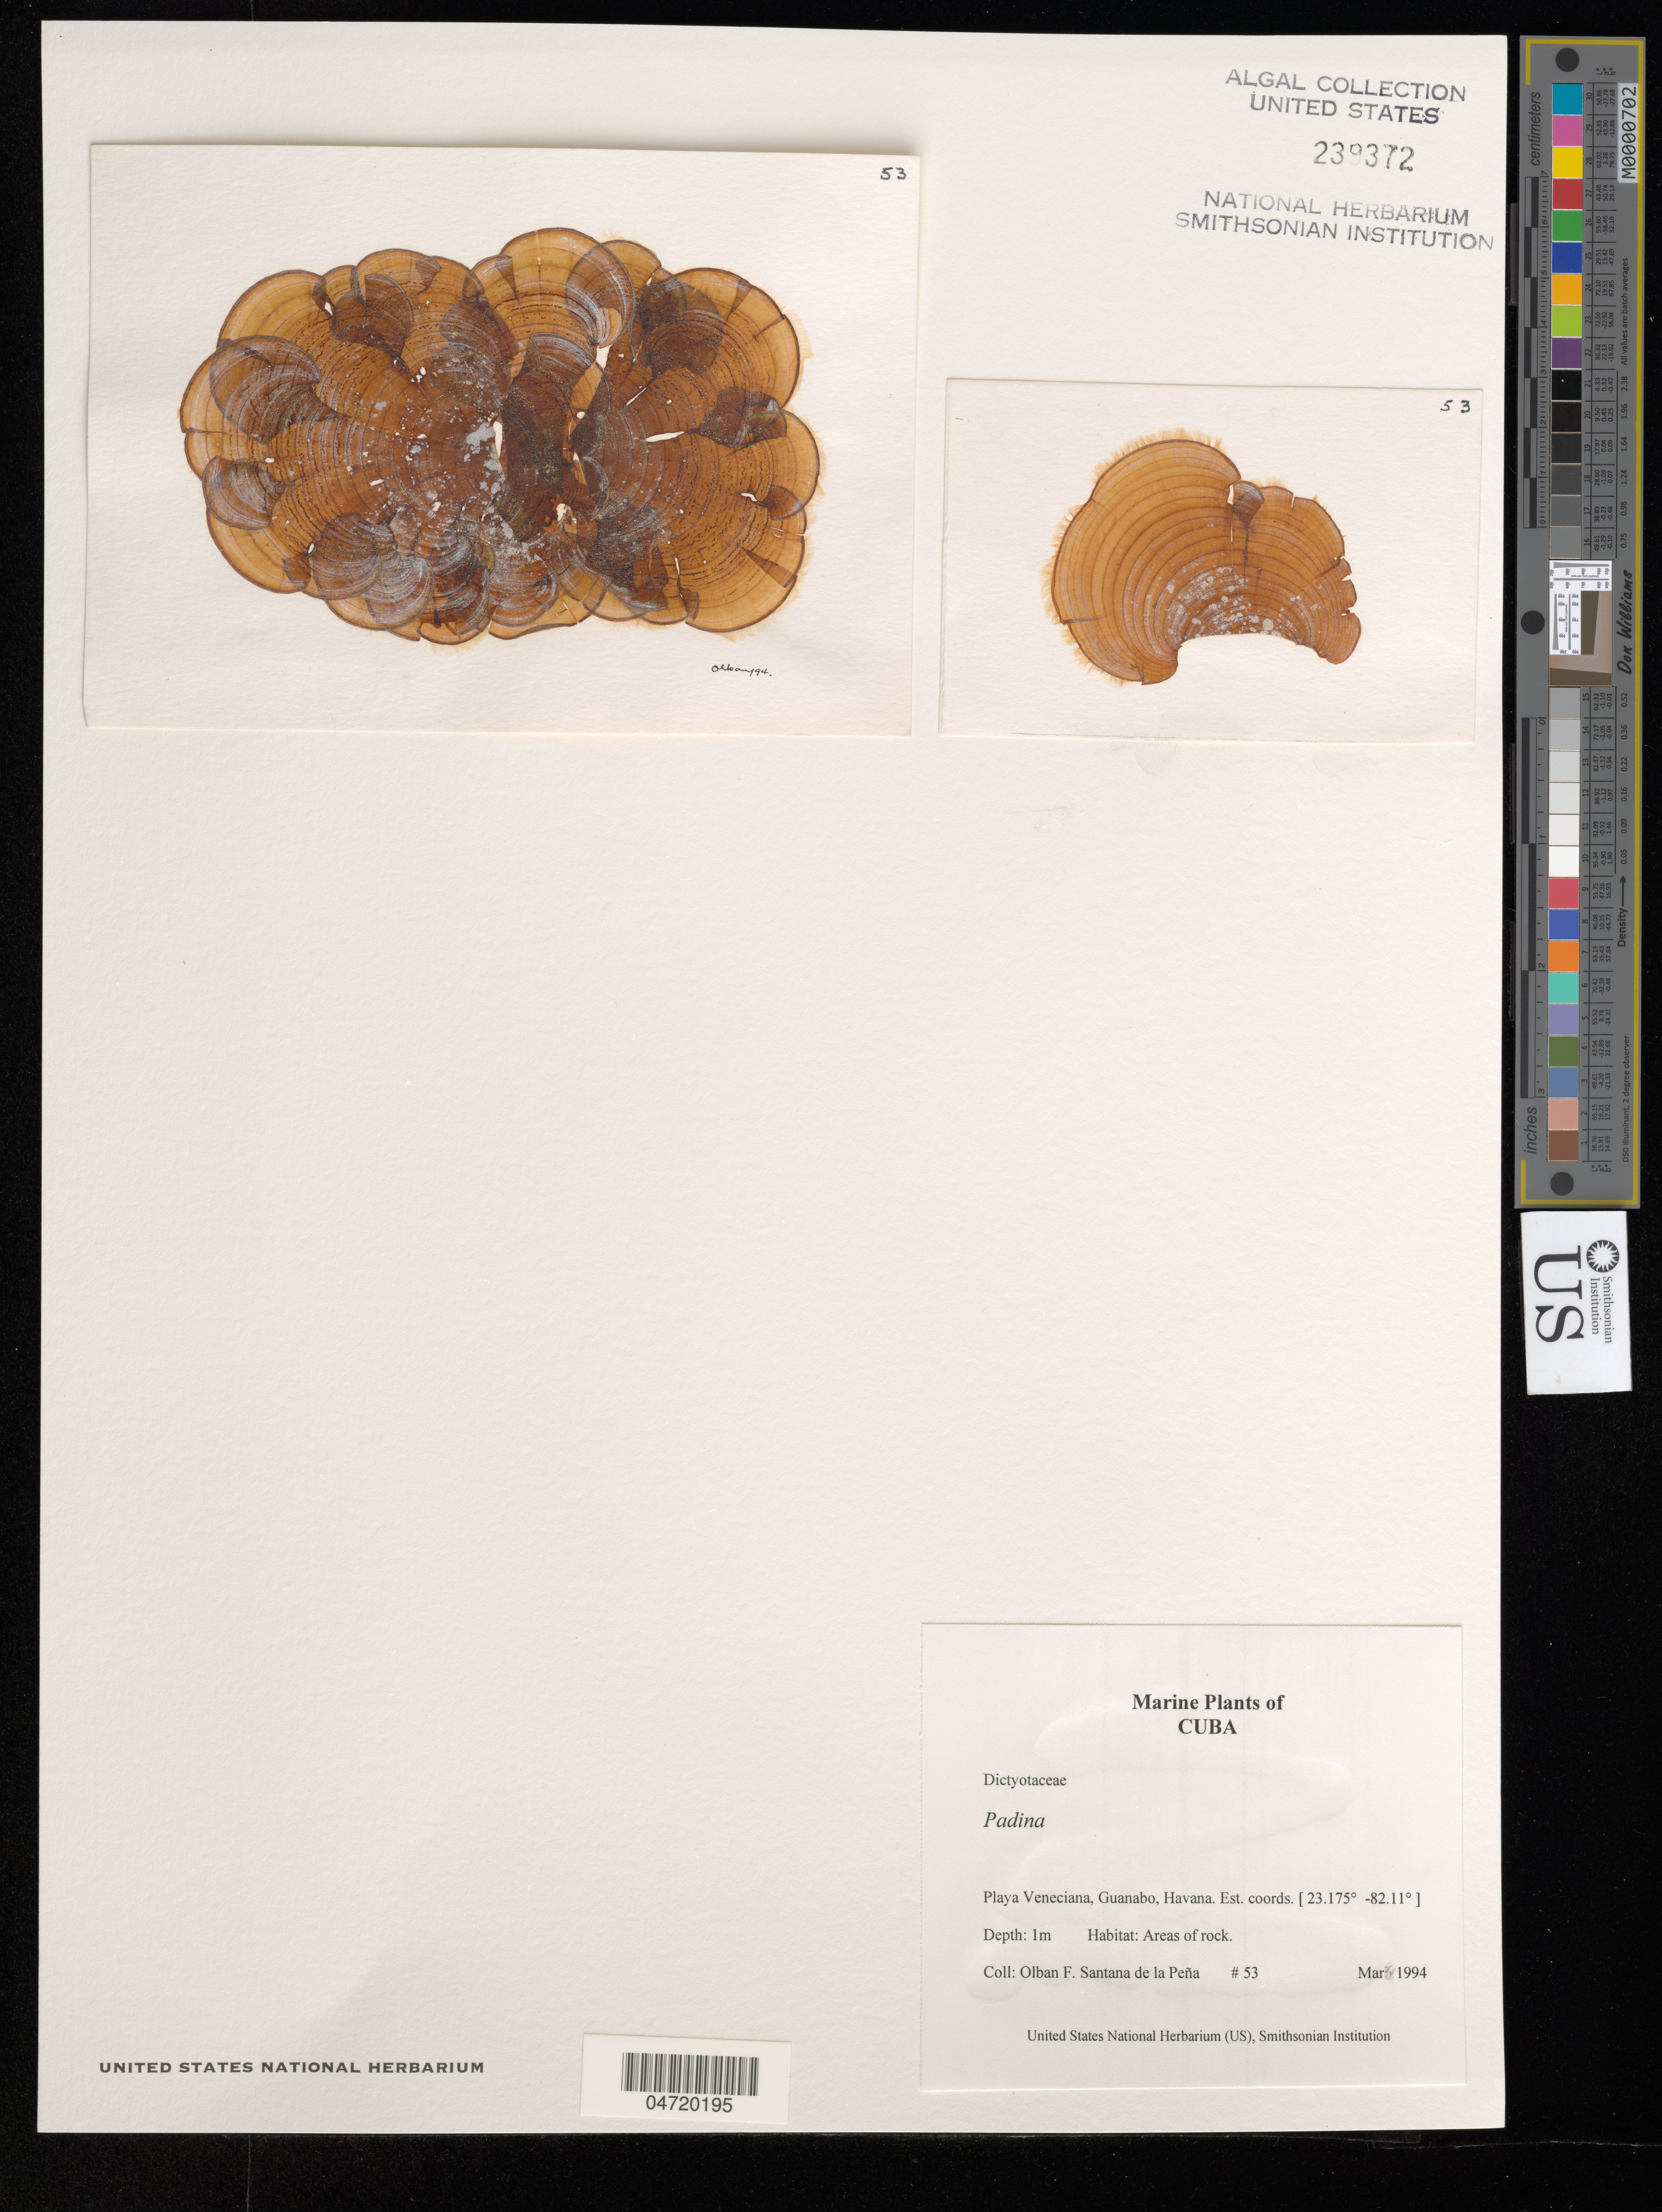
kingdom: Chromista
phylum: Ochrophyta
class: Phaeophyceae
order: Dictyotales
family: Dictyotaceae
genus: Padina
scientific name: Padina sp.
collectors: O. Santana de la Peña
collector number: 53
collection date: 1994-03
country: Cuba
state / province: La Habana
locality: Playa Veneciana, Guanabo, Havana.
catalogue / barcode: US 239372